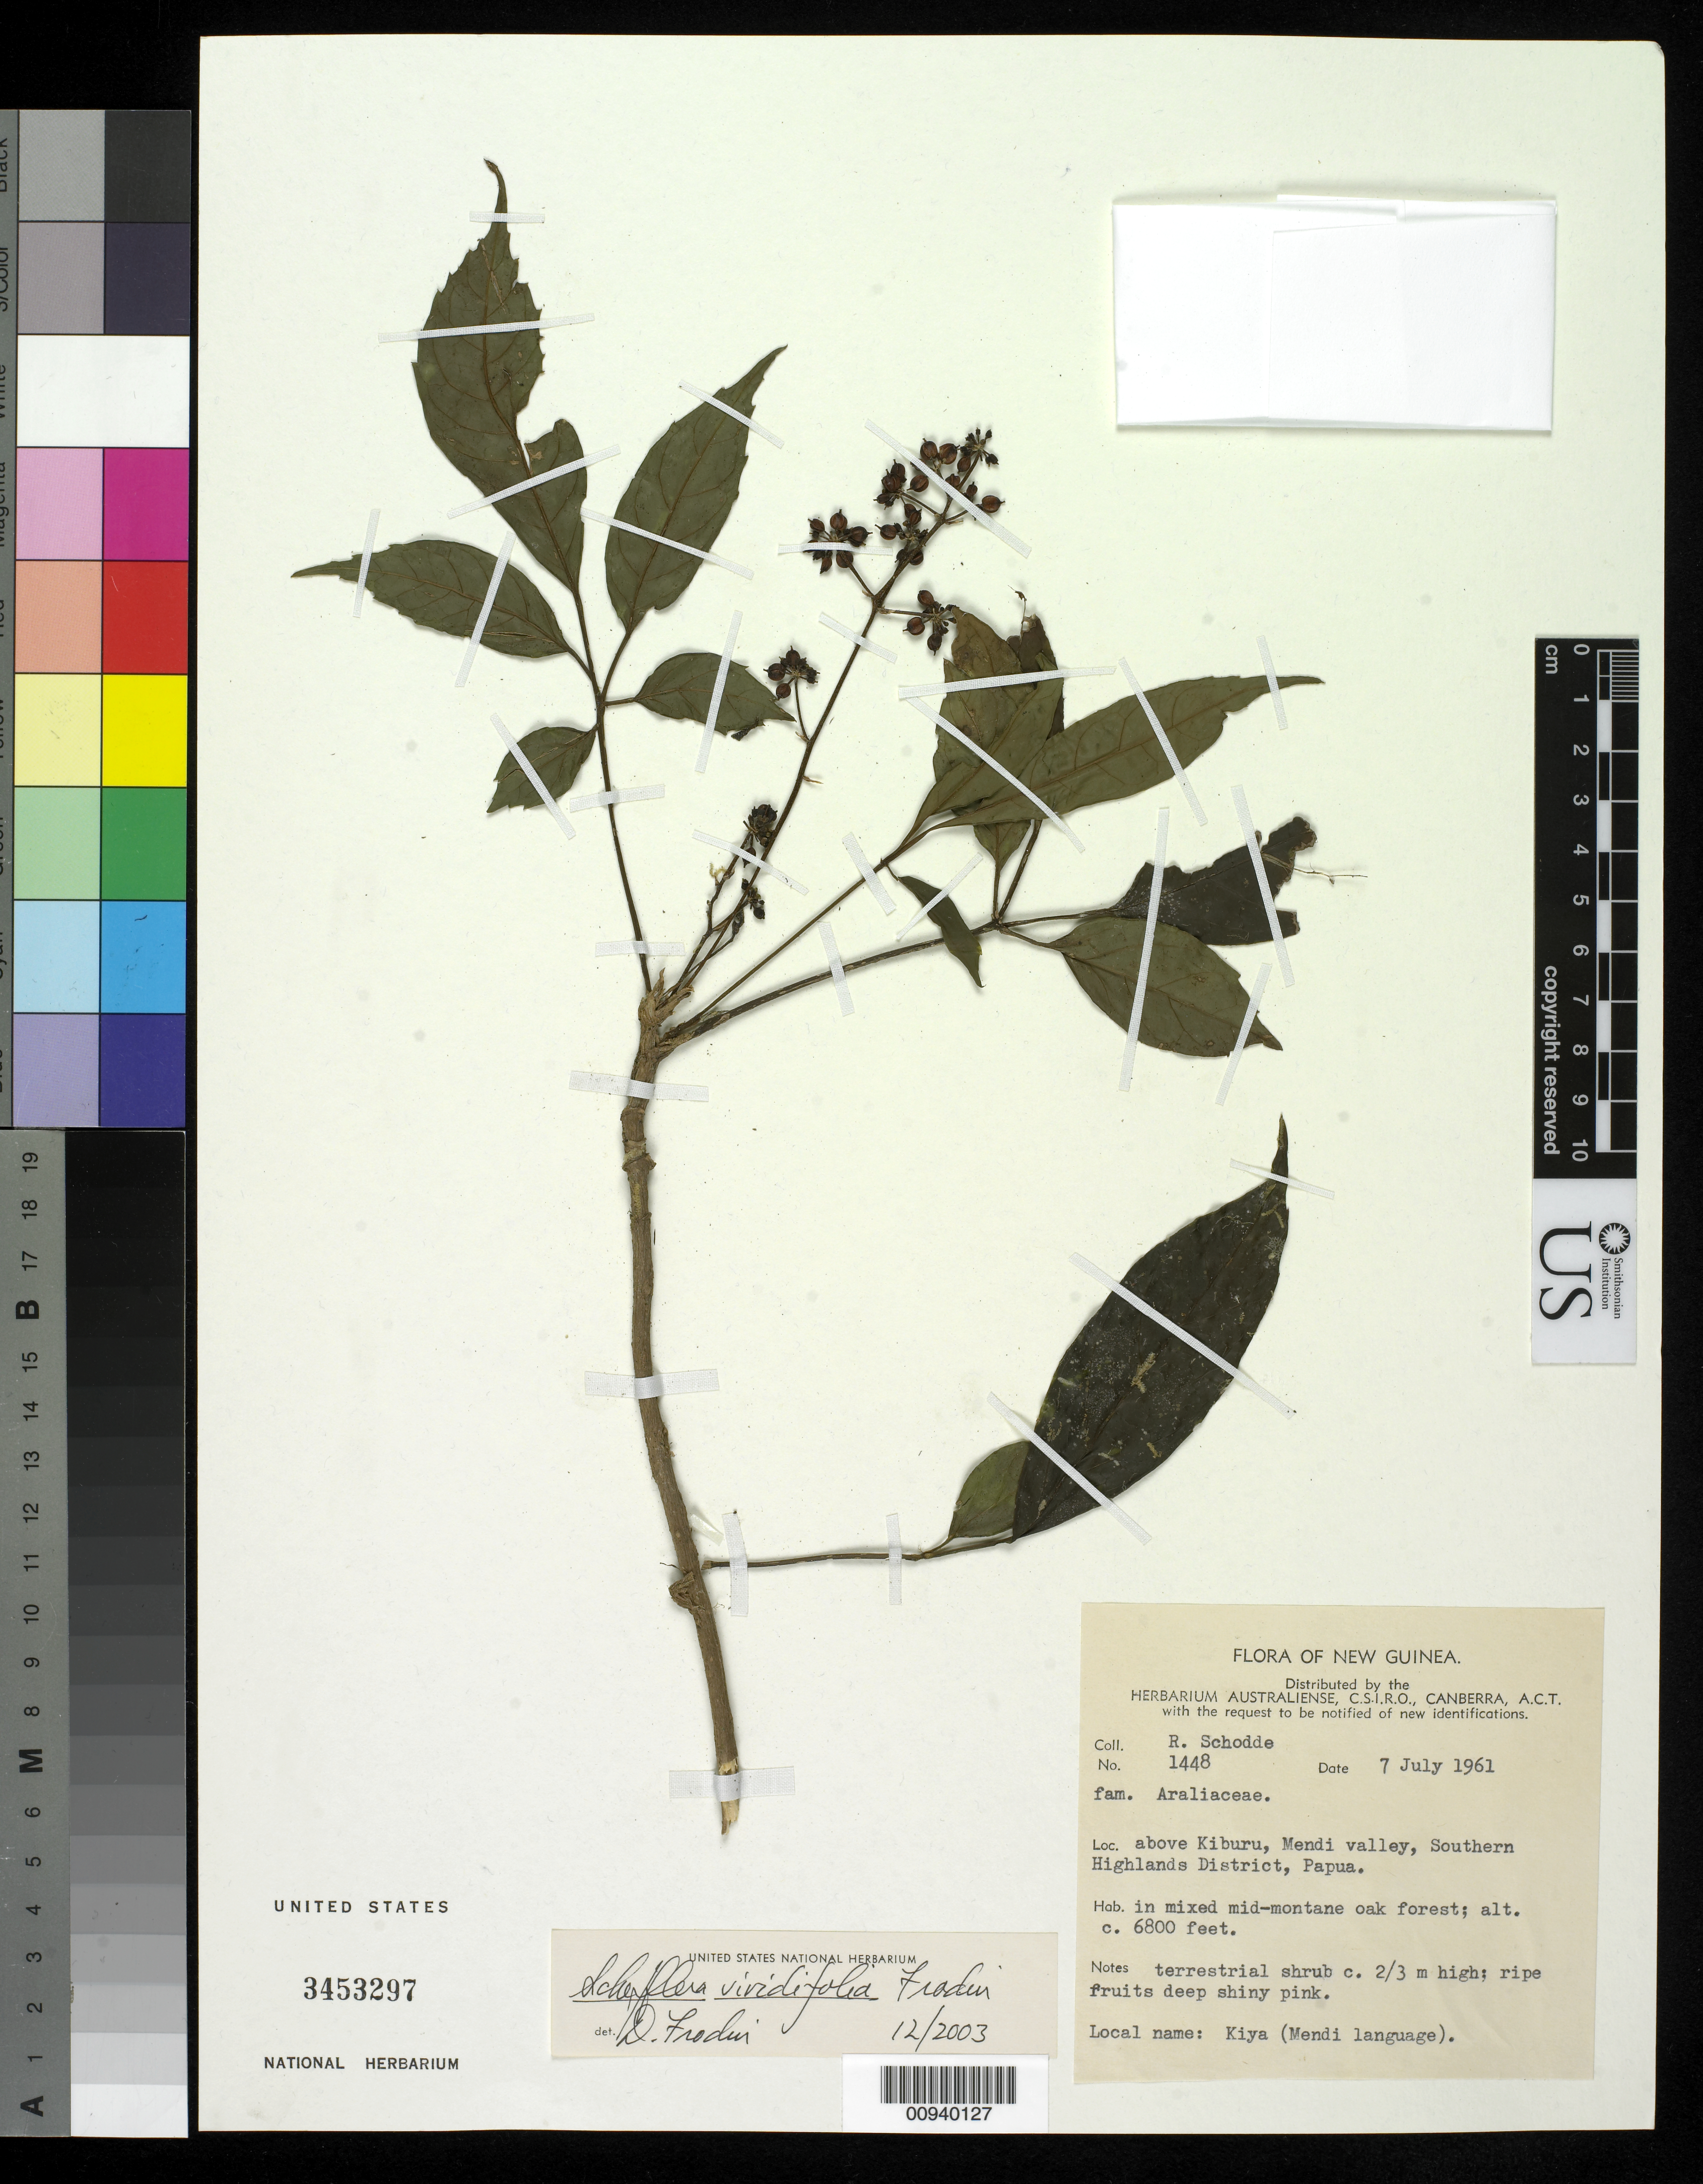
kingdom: Plantae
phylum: Tracheophyta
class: Magnoliopsida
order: Apiales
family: Araliaceae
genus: Schefflera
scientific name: Schefflera sp.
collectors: R. Schodde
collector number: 1448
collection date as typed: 07 Jul 1961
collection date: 1961-07-07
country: Papua New Guinea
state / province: Southern Highlands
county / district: Mendi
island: New Guinea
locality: Above Kiburu, Mendi Valley.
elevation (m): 2073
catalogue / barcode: US 3453297